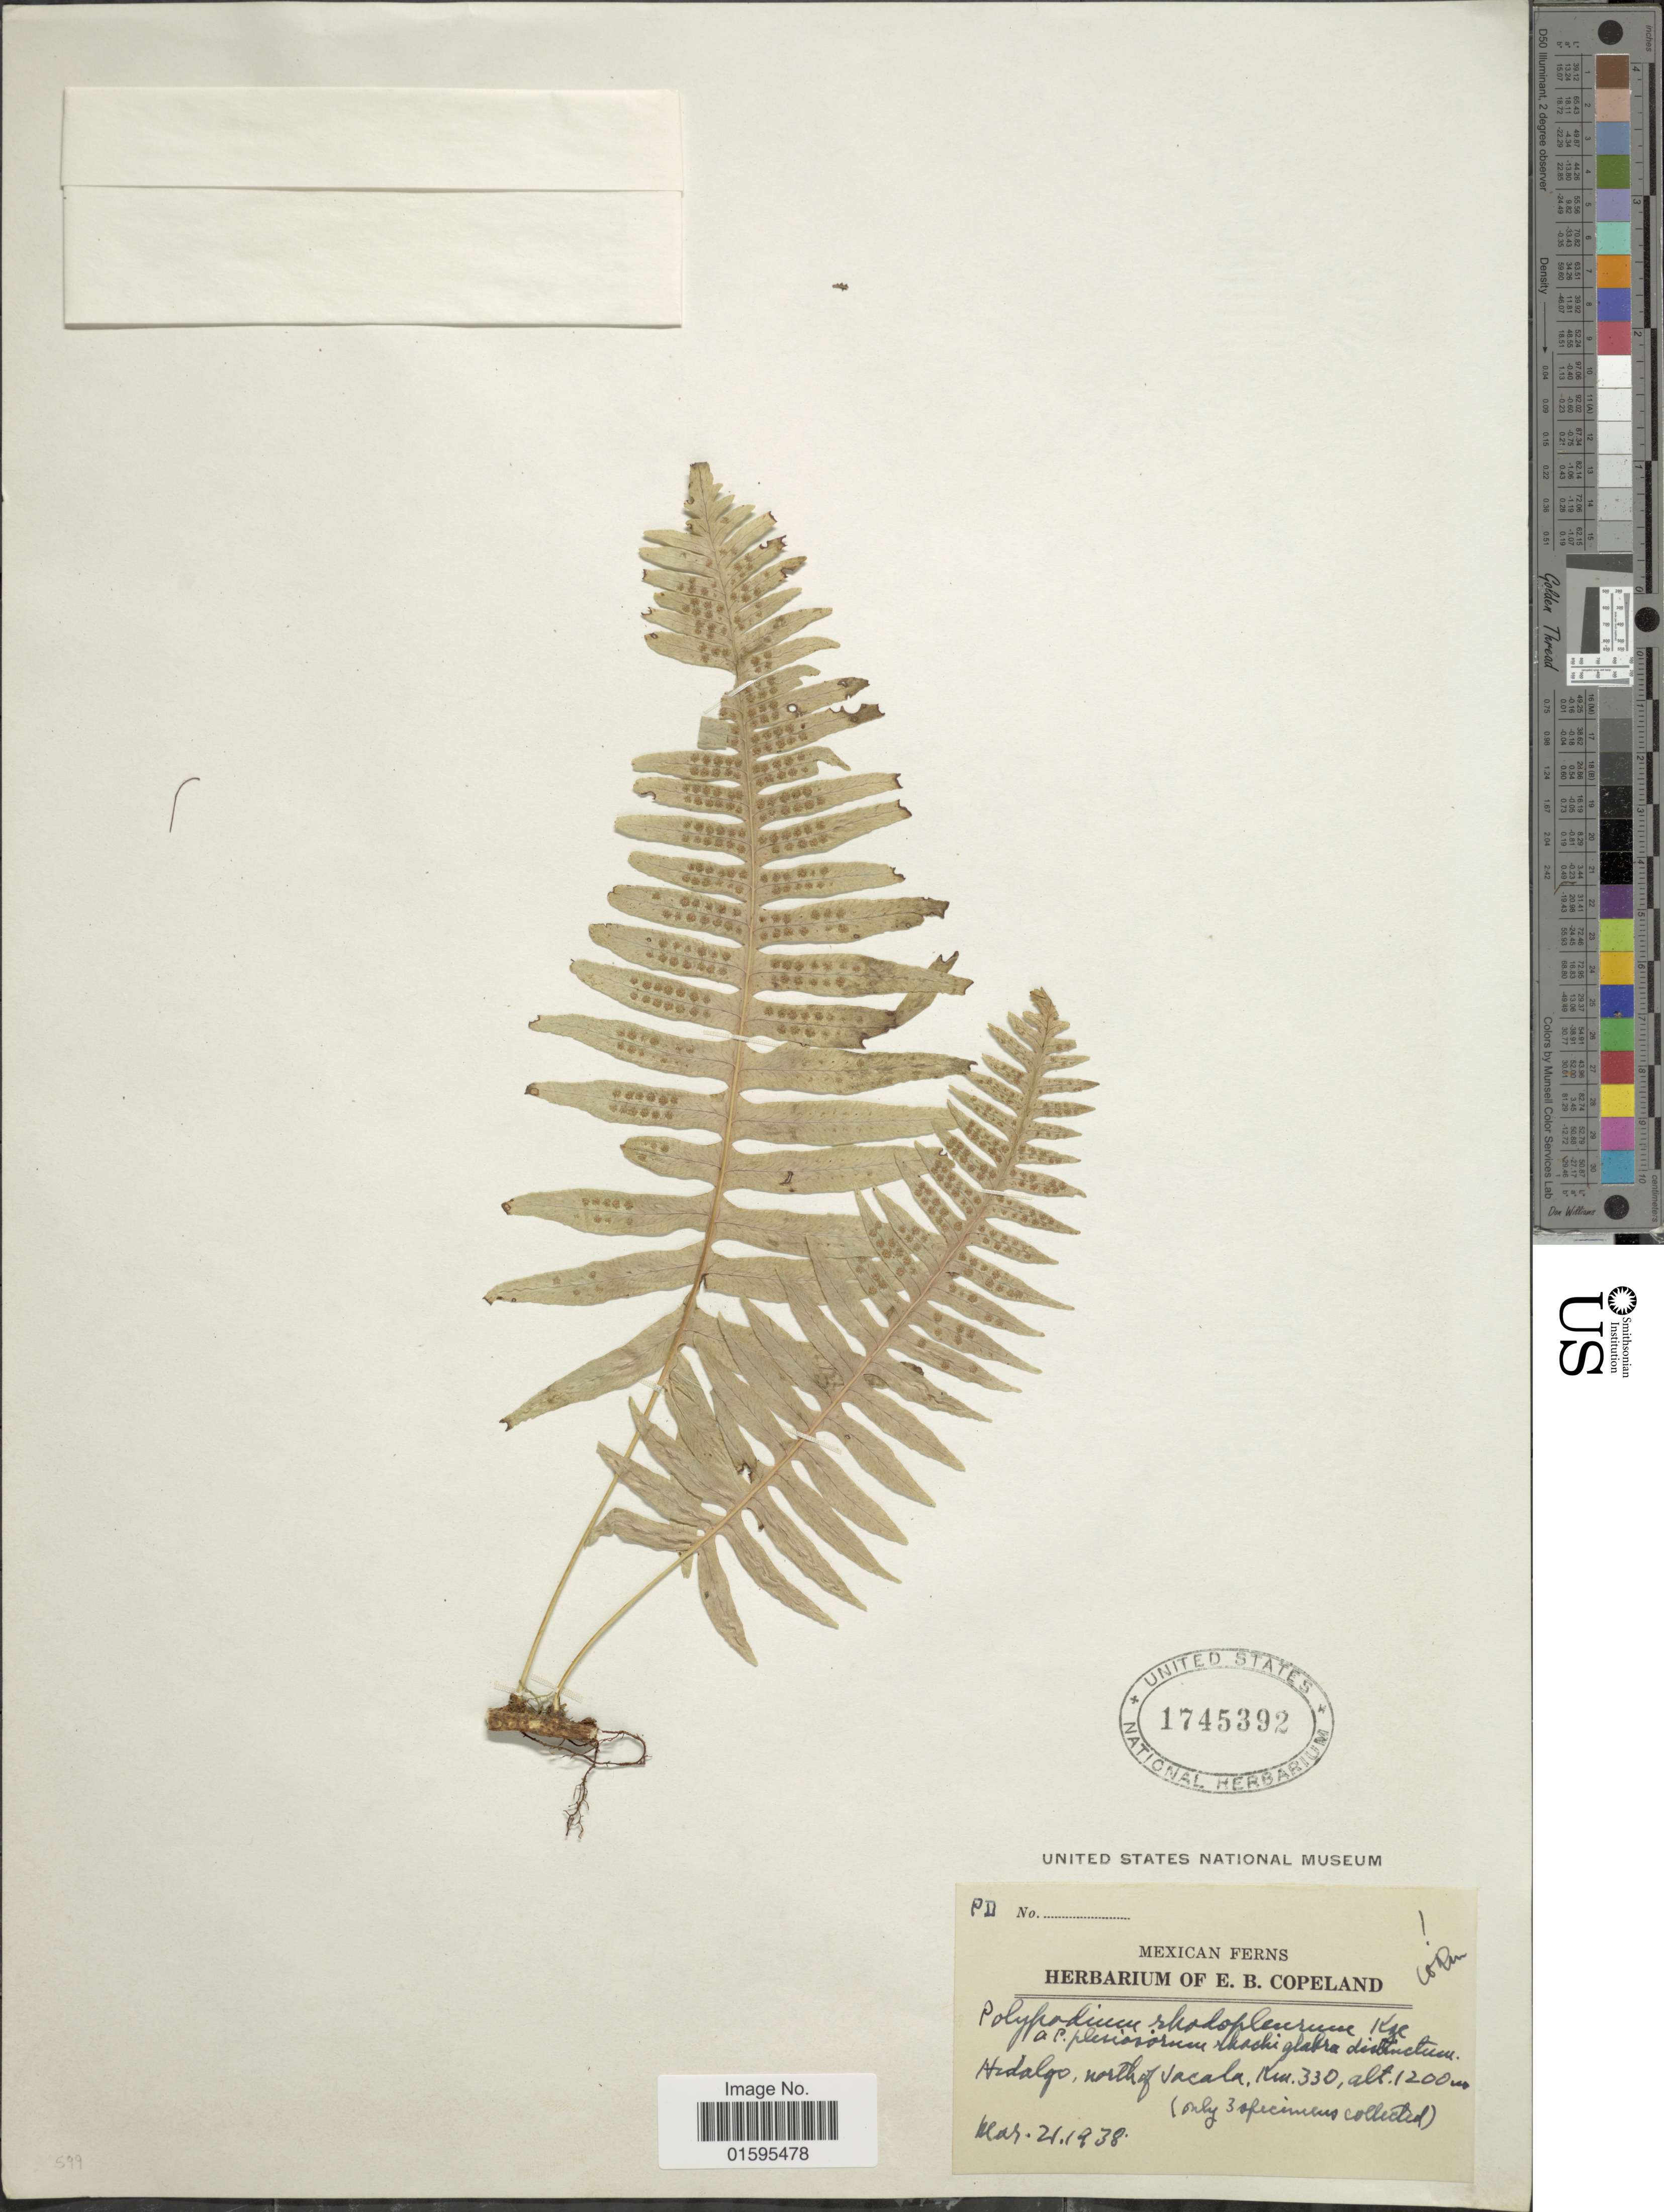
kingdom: Plantae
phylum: Tracheophyta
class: Polypodiopsida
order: Polypodiales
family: Polypodiaceae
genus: Polypodium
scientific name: Polypodium rhodopleuron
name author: Kunze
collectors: ex herb. E. B. Copeland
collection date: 1938-03-21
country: Mexico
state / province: Hidalgo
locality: Hidalgo, north of Vacala, km 330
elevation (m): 1200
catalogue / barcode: US 1745392